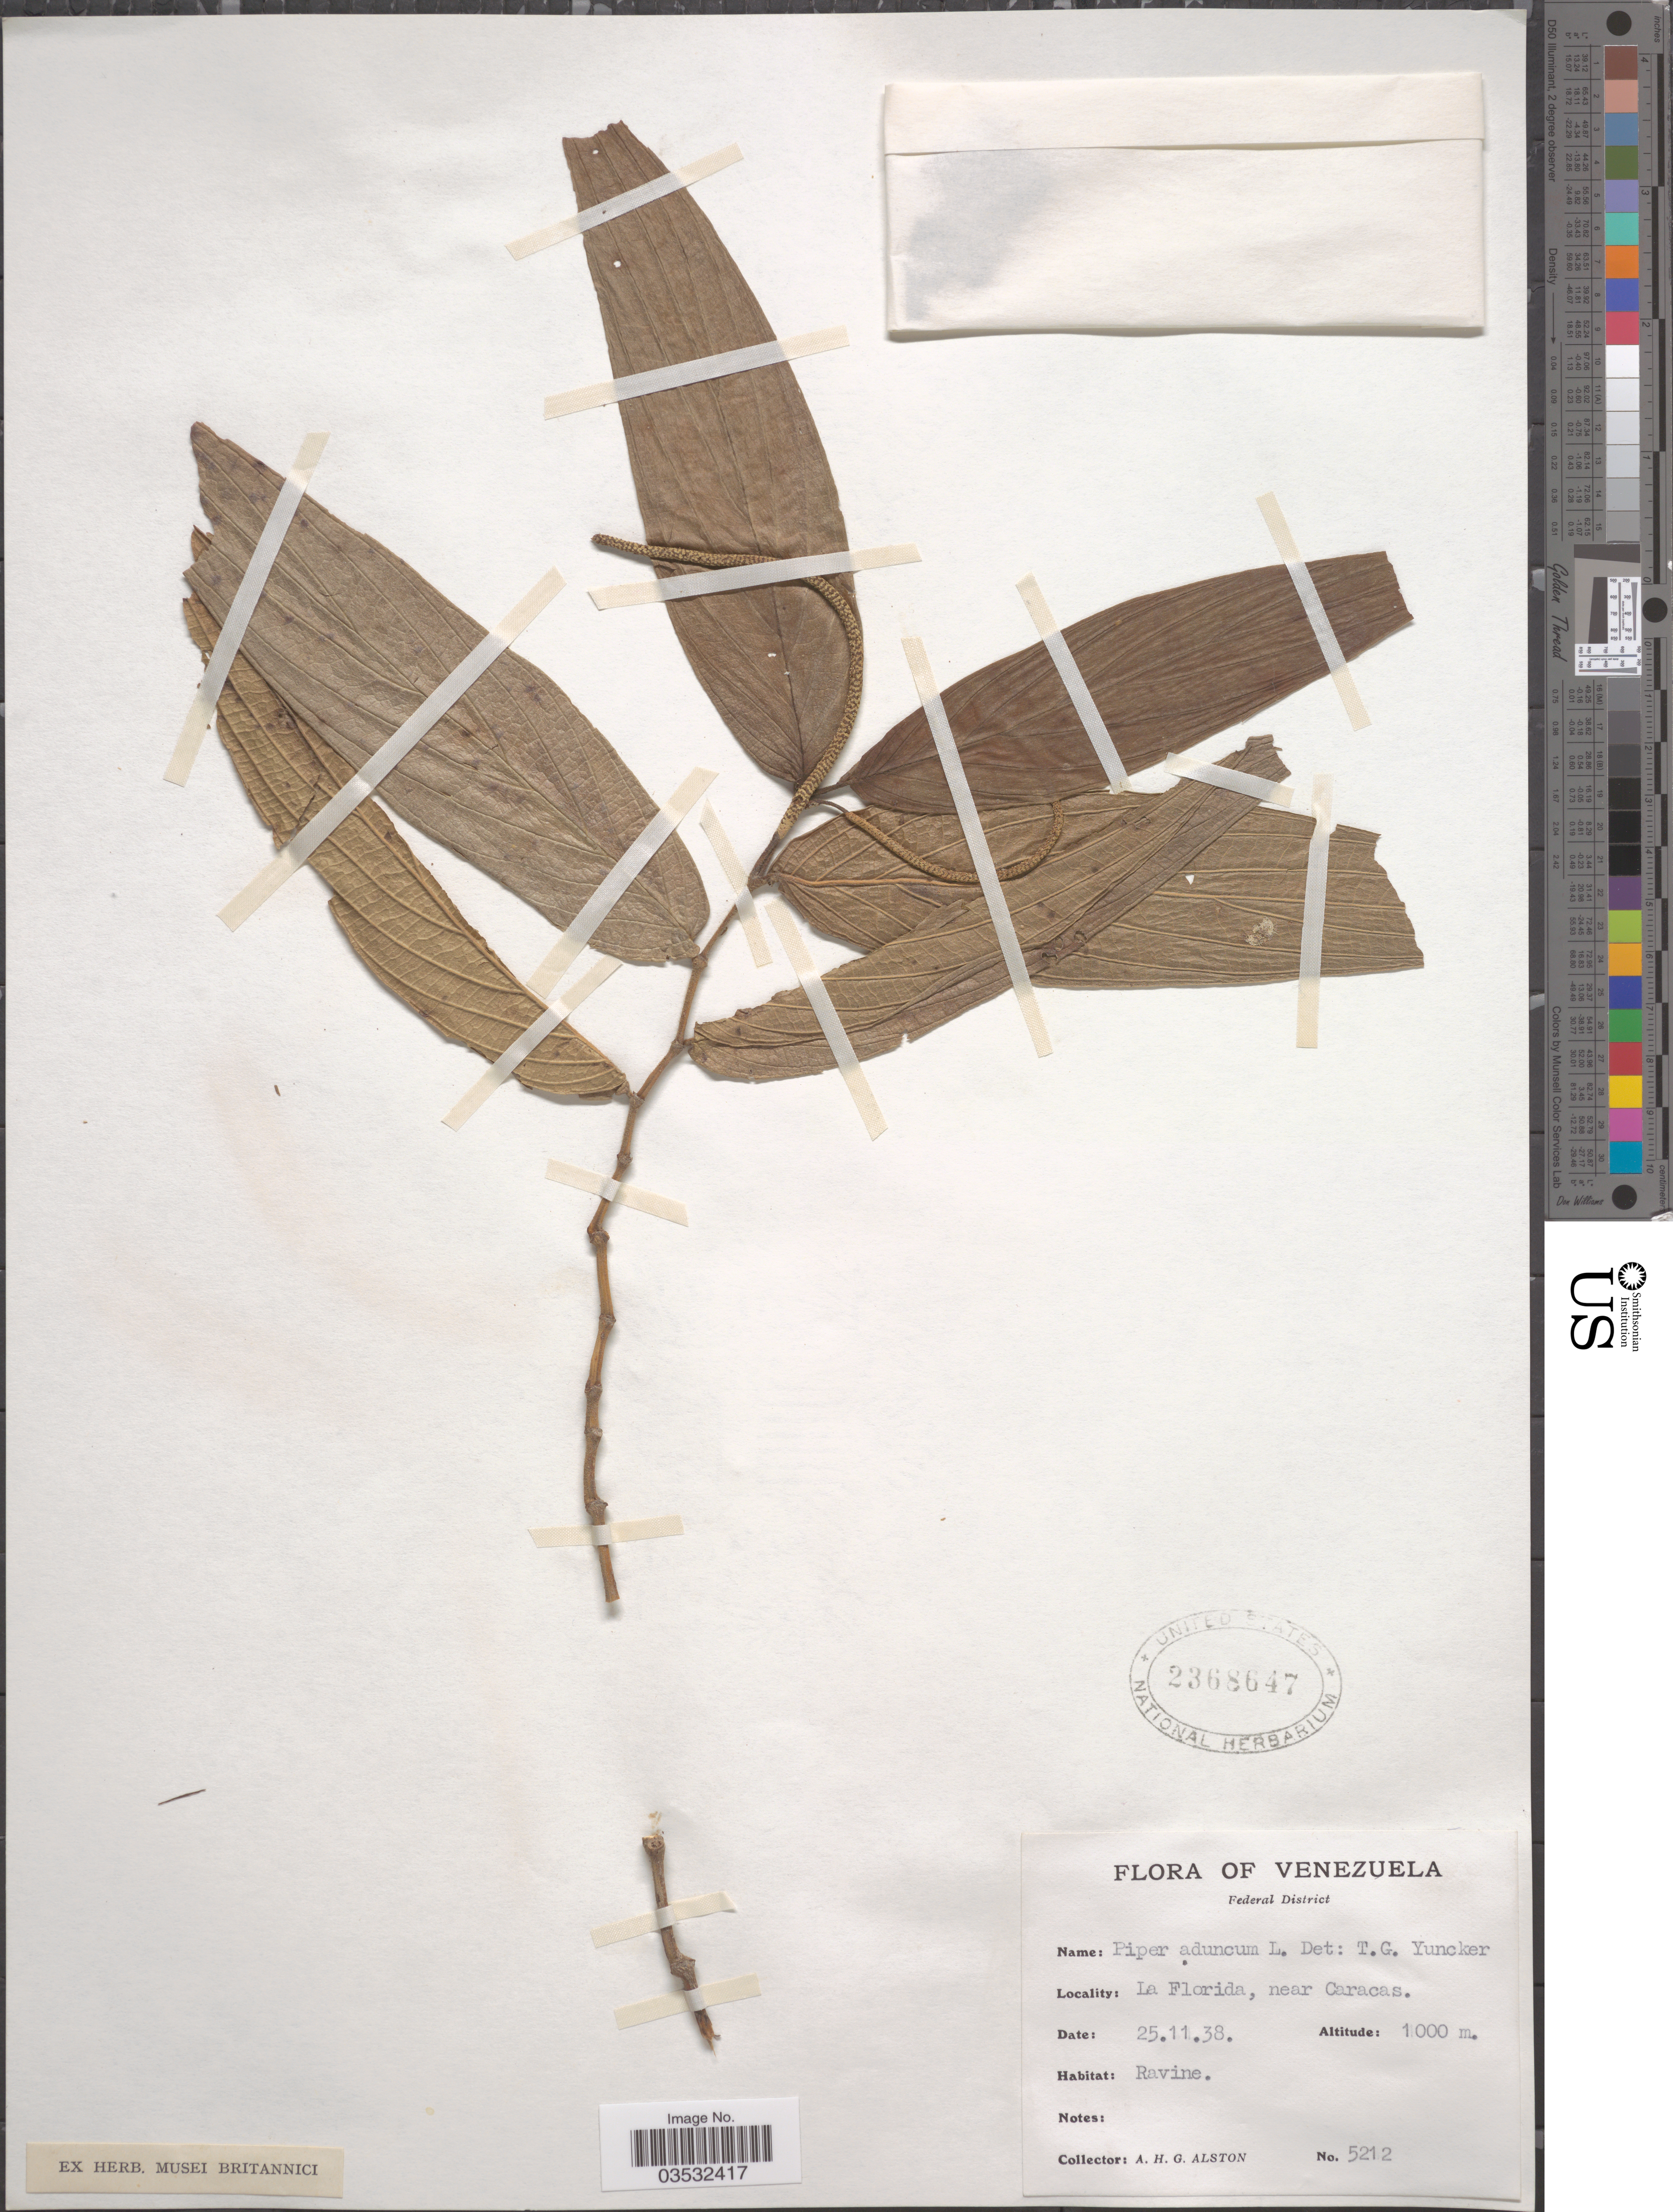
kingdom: Plantae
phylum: Tracheophyta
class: Magnoliopsida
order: Piperales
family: Piperaceae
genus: Piper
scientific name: Piper aduncum var. aduncum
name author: L.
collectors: A. H. Alston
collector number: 5212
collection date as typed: Transcribed d/m/y: 25/11/38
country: Venezuela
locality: Federal District. La Florida, near Caracas.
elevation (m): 1000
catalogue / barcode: US 2368647